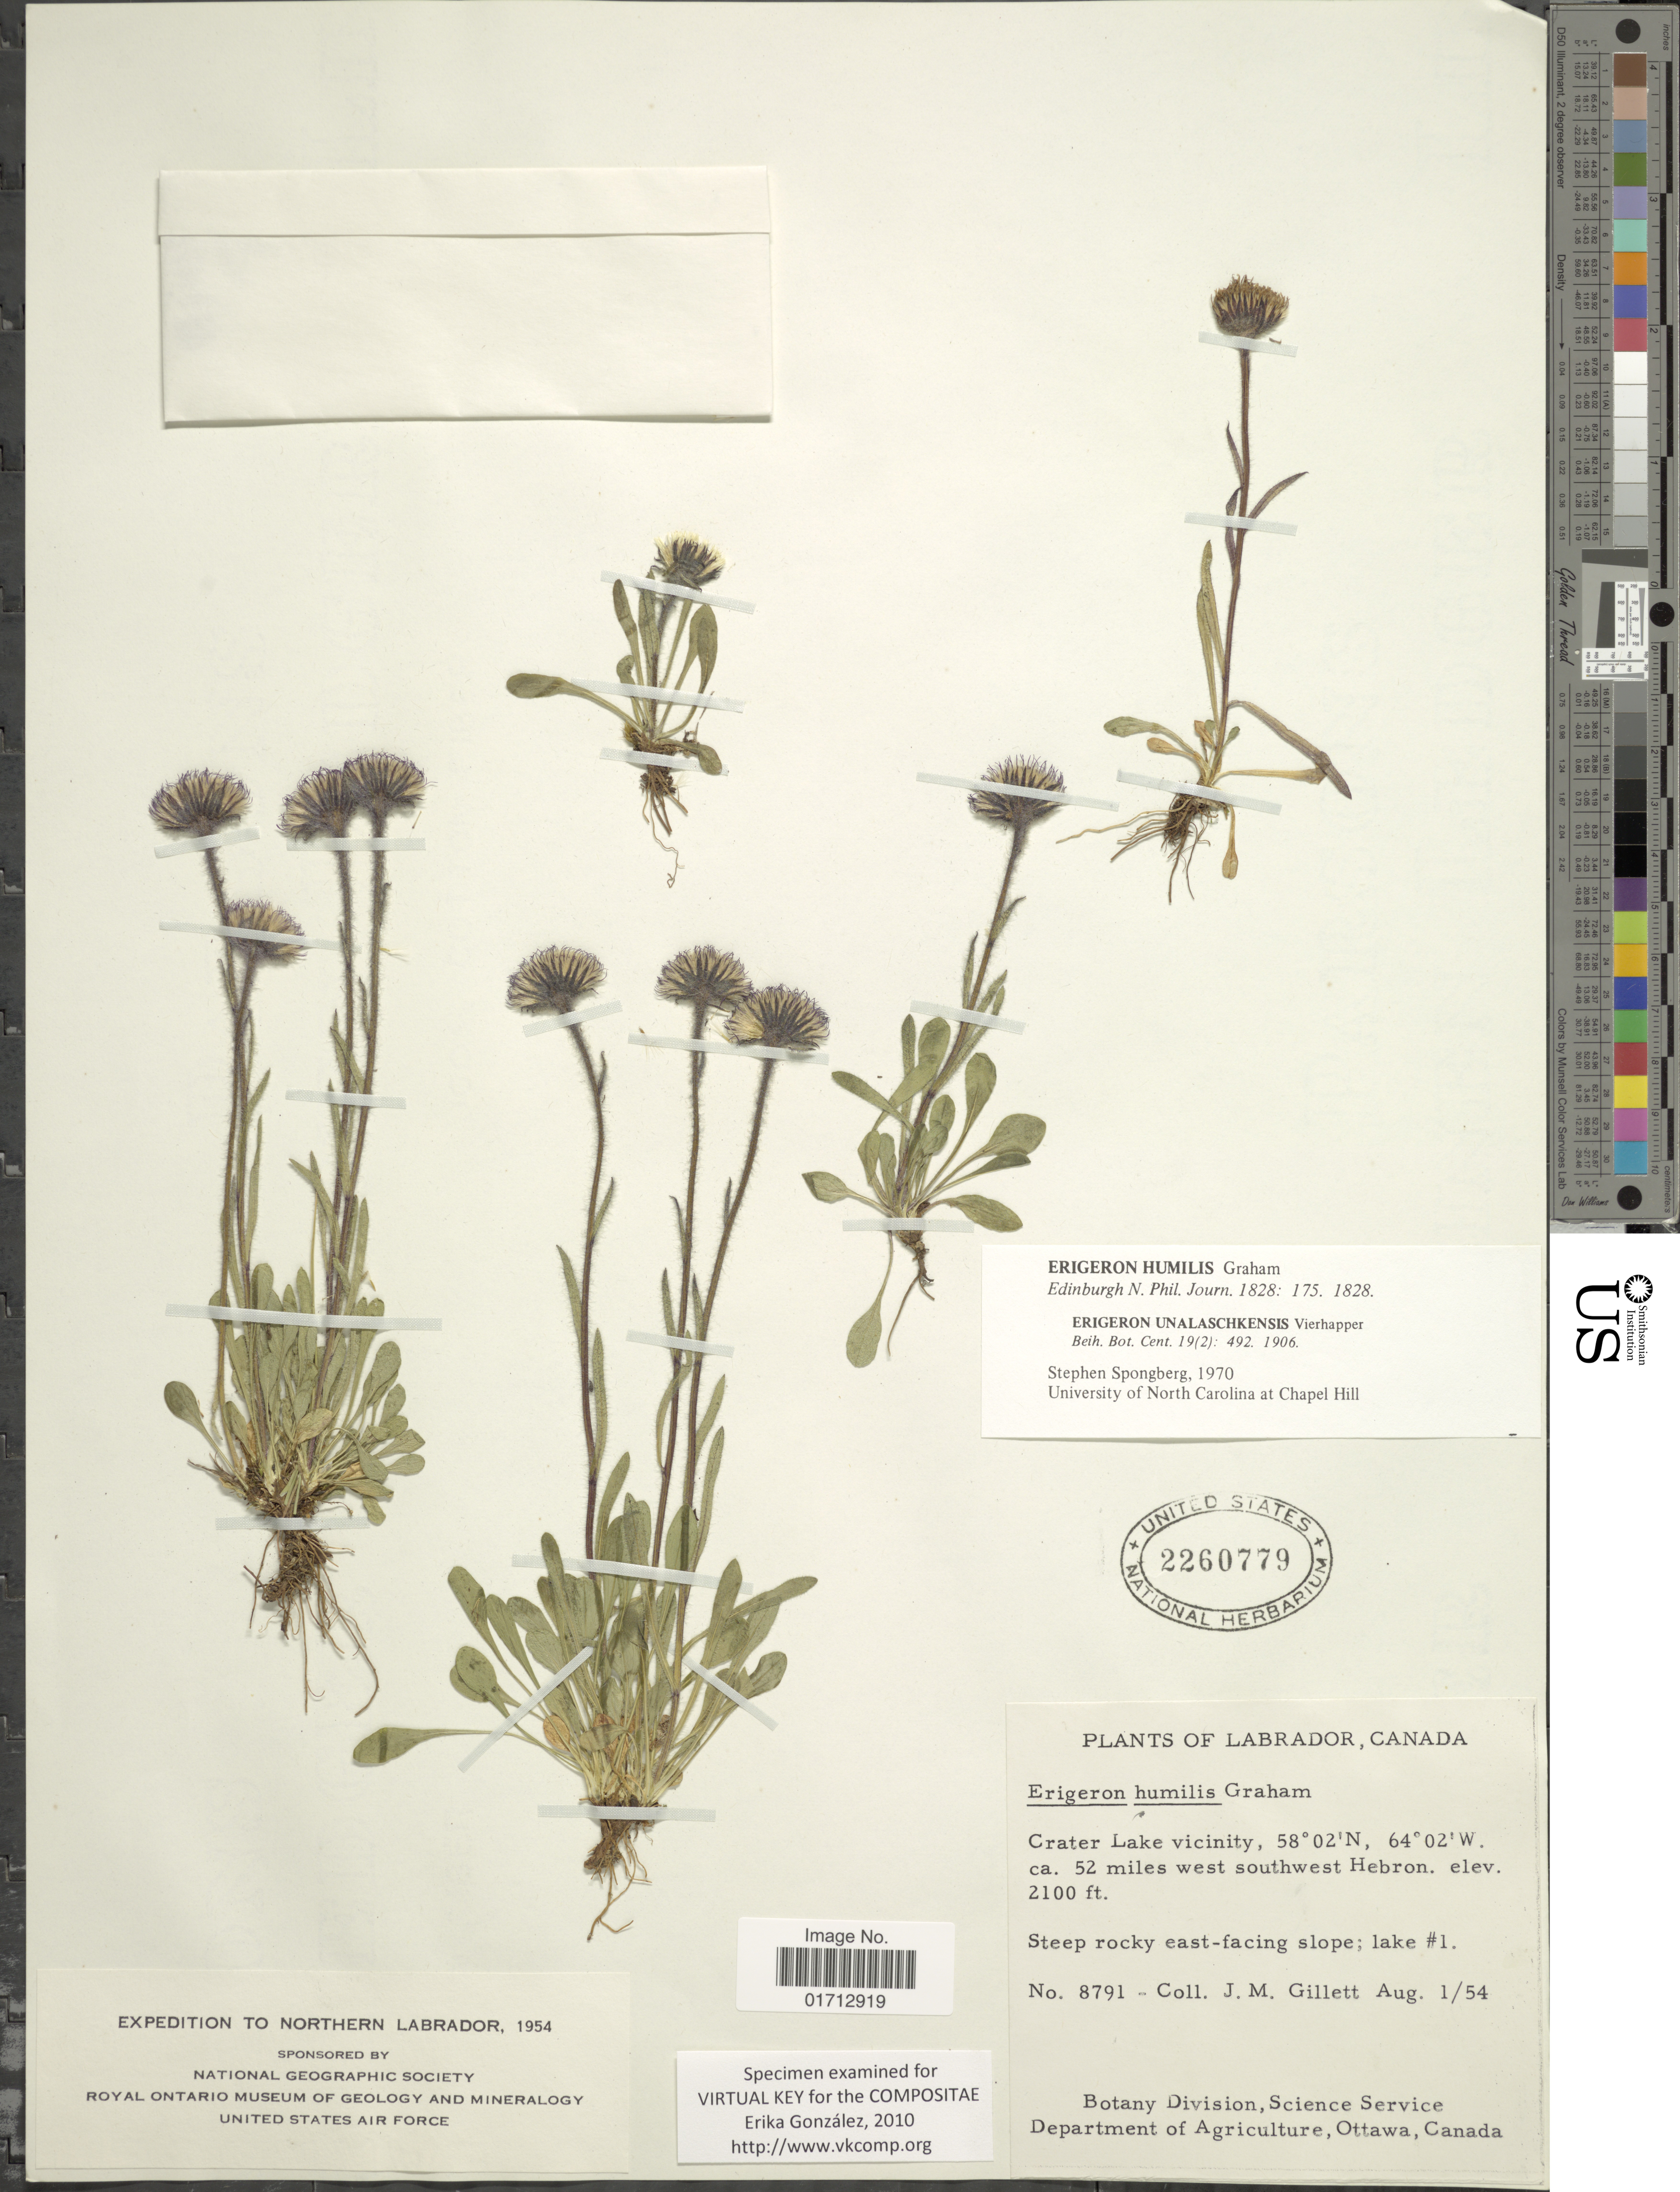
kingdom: Plantae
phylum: Tracheophyta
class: Magnoliopsida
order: Asterales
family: Asteraceae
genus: Erigeron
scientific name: Erigeron humilis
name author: Graham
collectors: J. M. Gillett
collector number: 8791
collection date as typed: Transcribed d/m/y: 1/8/54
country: Canada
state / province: Newfoundland and Labrador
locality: Crater Lake vicinity, ca. 52 miles west of southwest Hebron.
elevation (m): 640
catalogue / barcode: US 2260779